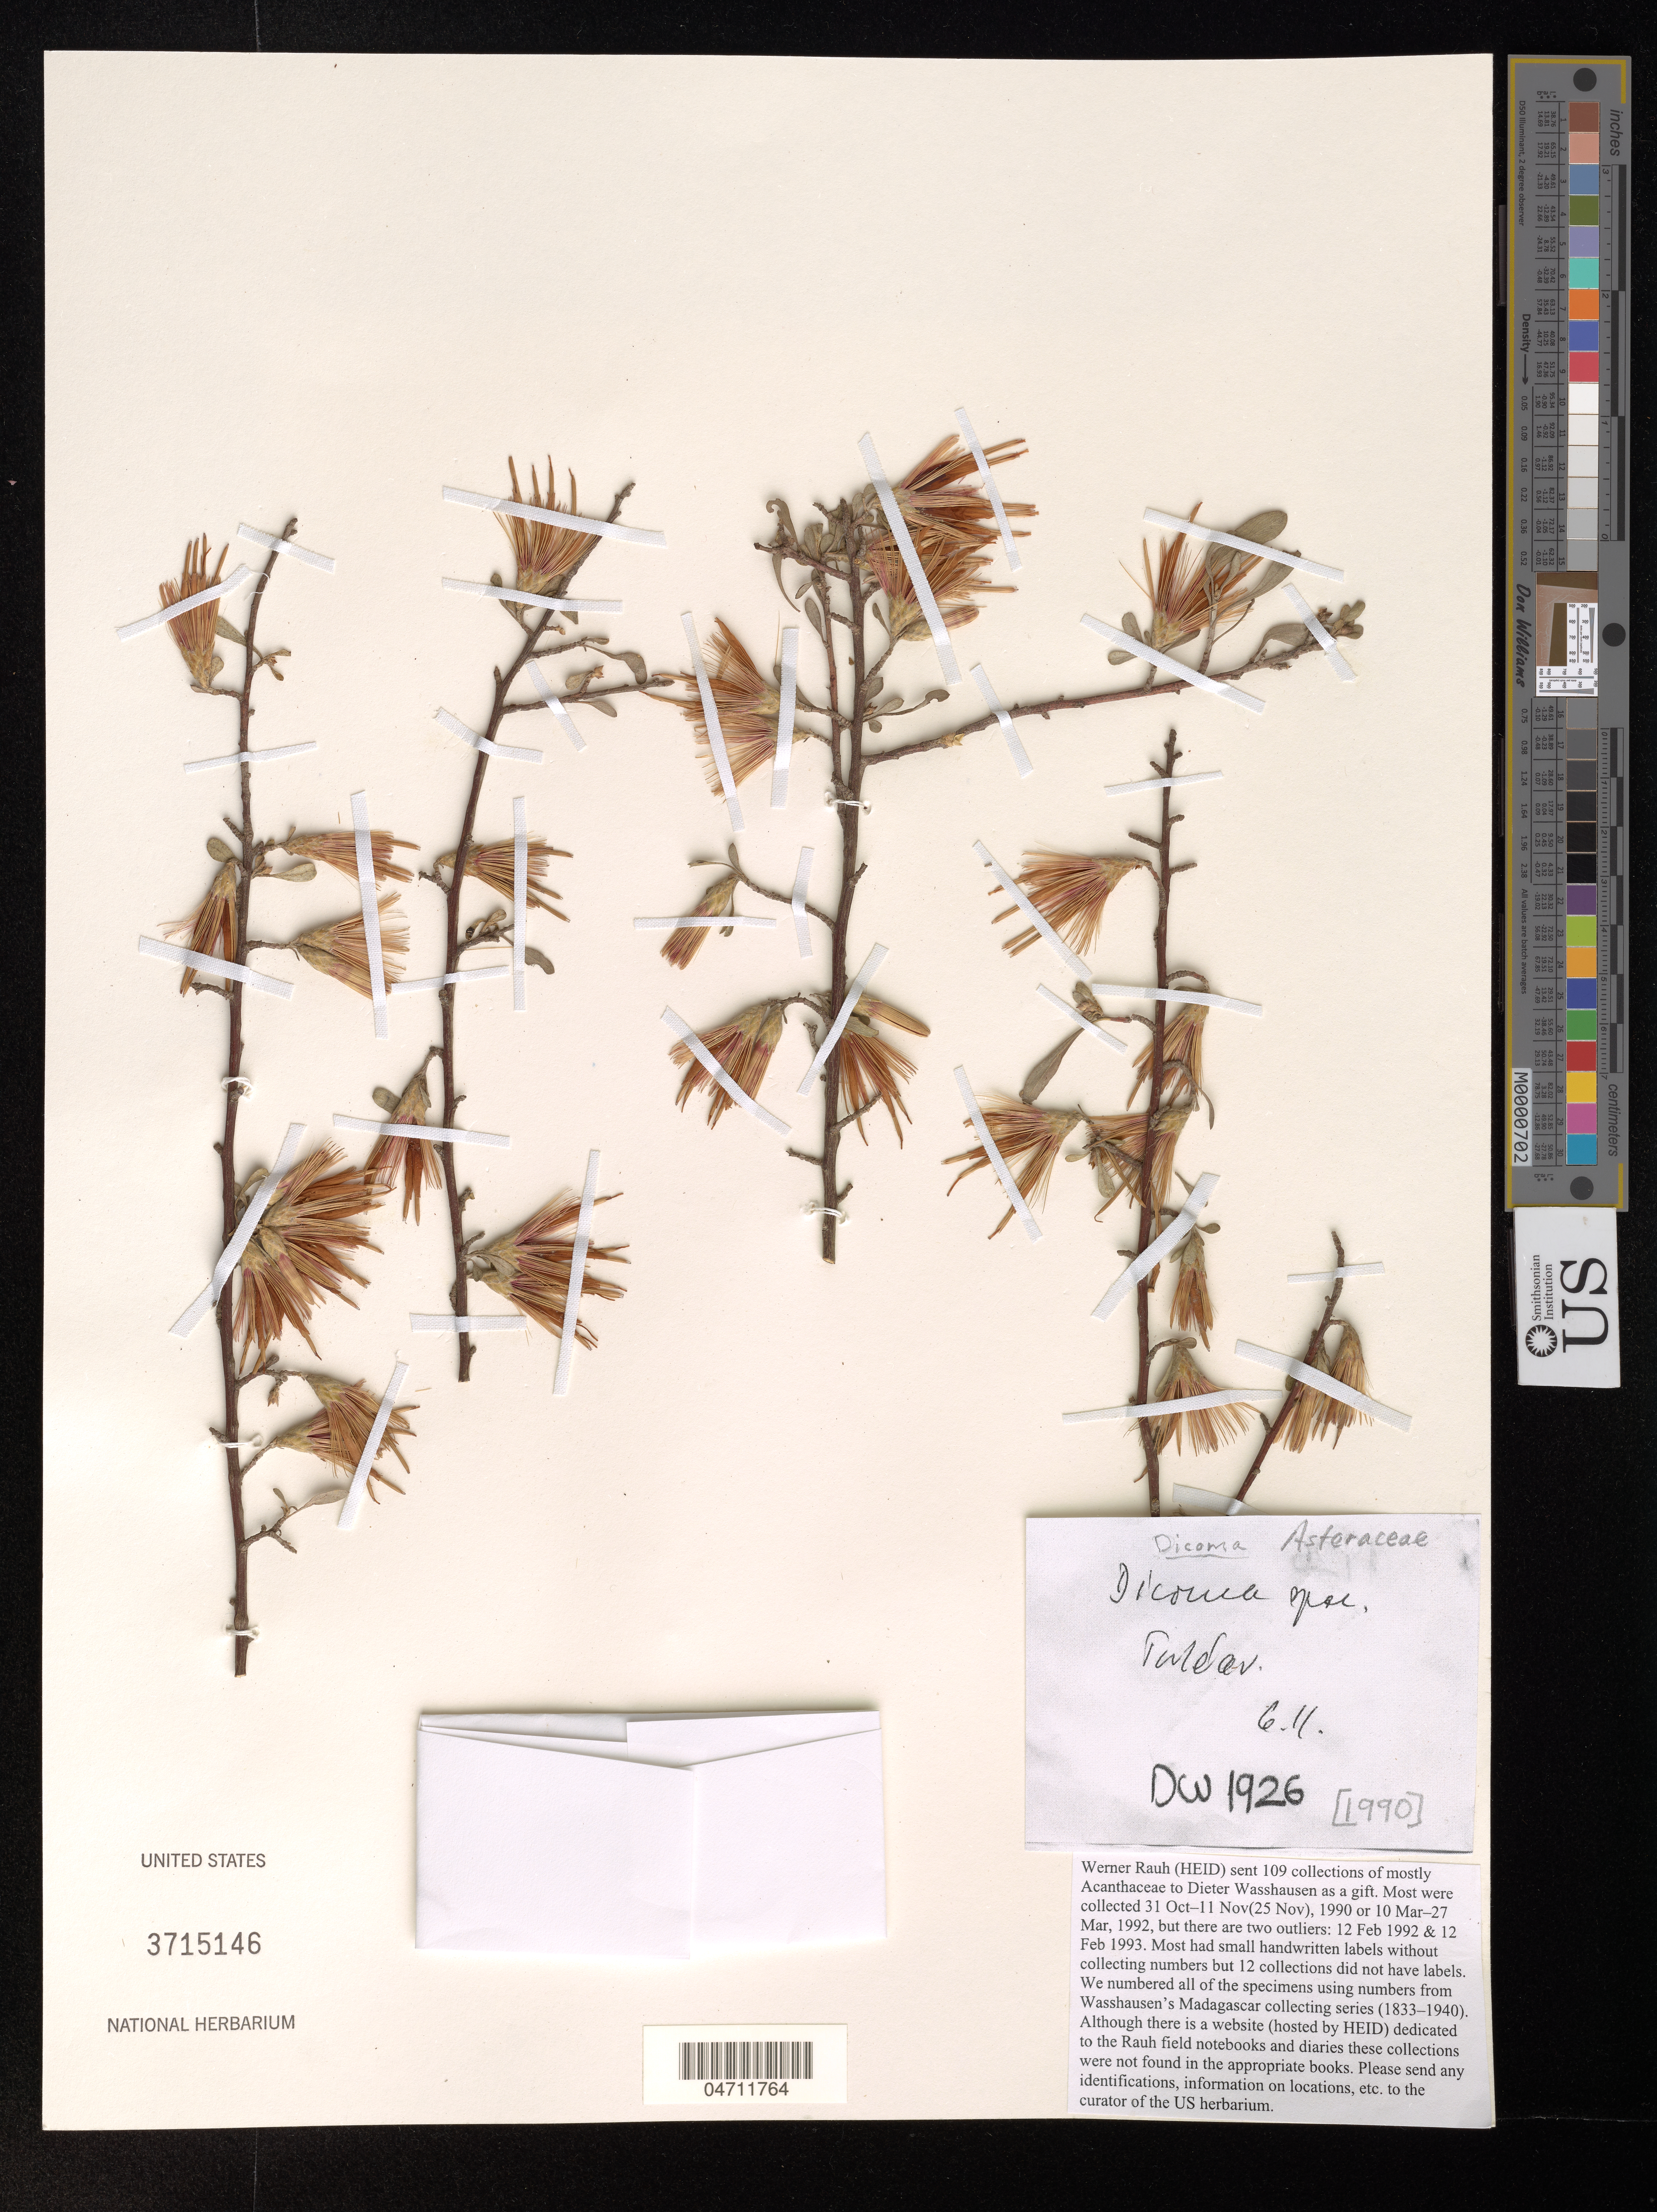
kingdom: Plantae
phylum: Tracheophyta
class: Magnoliopsida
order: Asterales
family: Asteraceae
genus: Dicoma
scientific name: Dicoma sp.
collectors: W. Rauh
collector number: DW 1926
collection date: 1990-11-06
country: Madagascar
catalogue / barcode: US 3715146